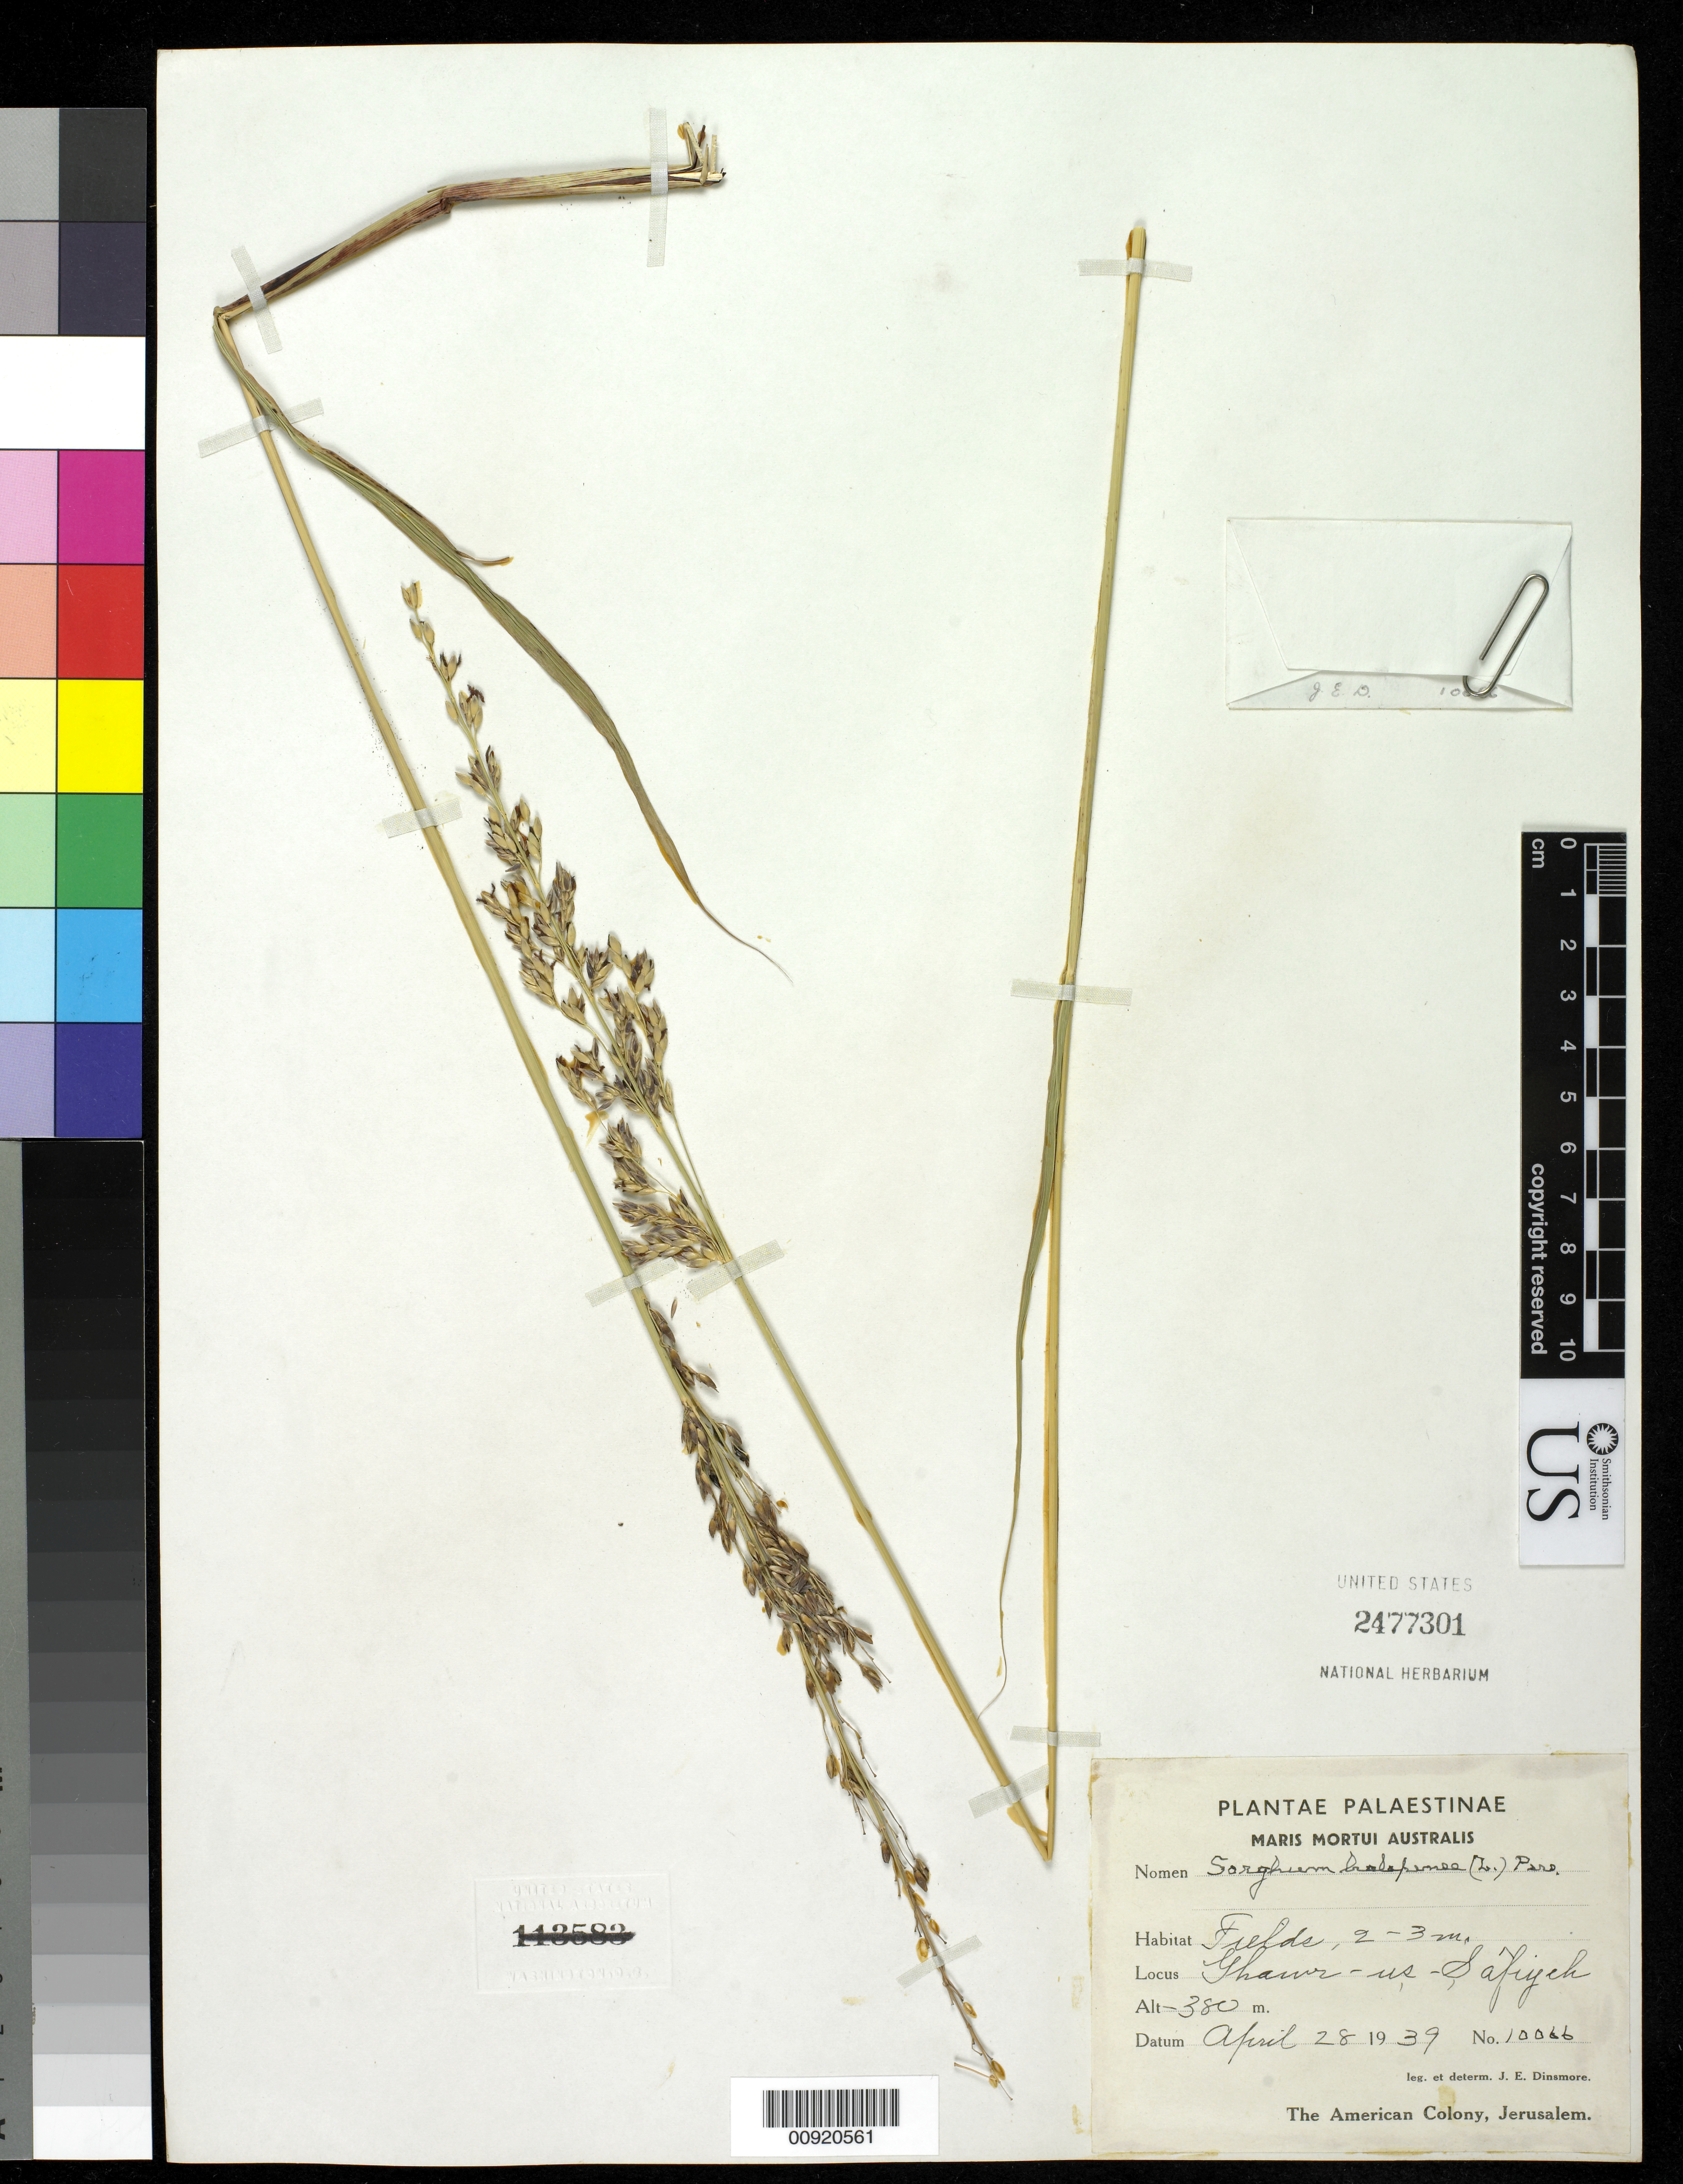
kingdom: Plantae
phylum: Tracheophyta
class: Liliopsida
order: Poales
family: Poaceae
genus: Sorghum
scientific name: Sorghum halepense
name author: (L.) Pers.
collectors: J. Dinsmore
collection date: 1938-04-28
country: Jordan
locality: Dead Sea: Maris Mortui fields 2-3 m. Ghaur-us Safiyeh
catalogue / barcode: US 2477301